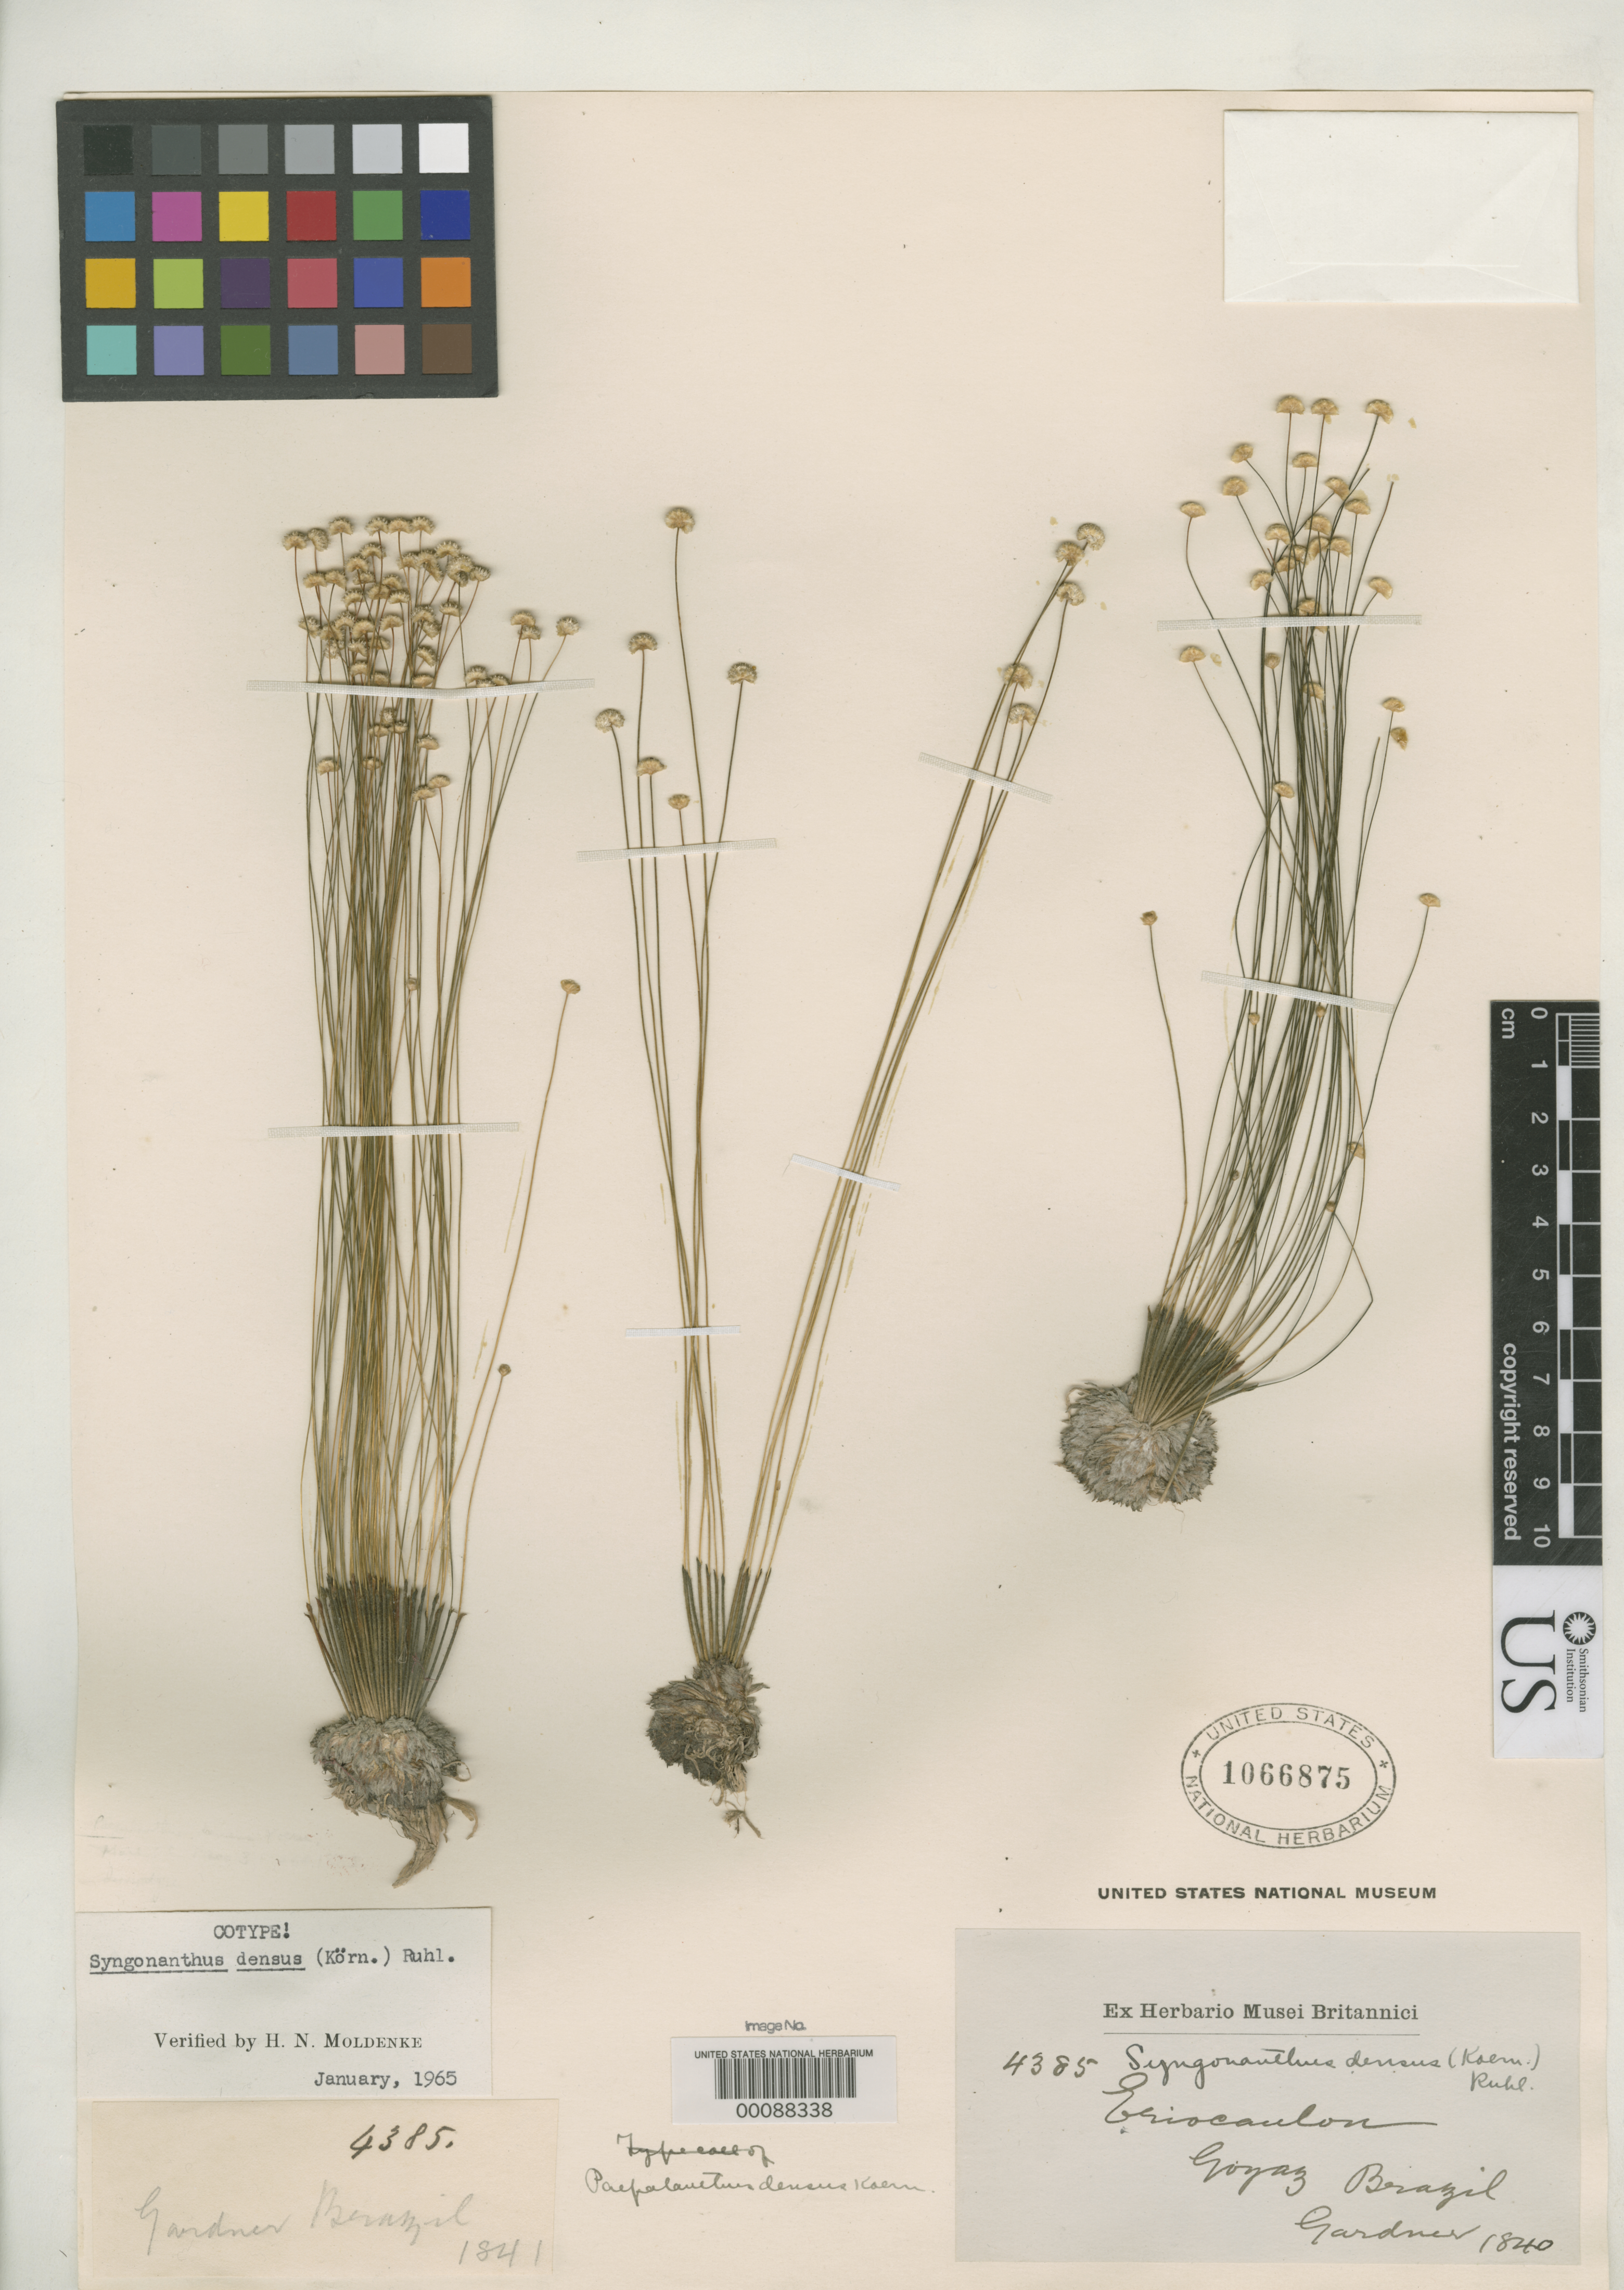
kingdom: Plantae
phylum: Tracheophyta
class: Liliopsida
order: Poales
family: Eriocaulaceae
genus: Paepalanthus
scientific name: Paepalanthus densus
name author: Körn. in Mart.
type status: Isosyntype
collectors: G. Gardner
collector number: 4385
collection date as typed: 1840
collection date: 1840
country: Brazil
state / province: Goiás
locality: Inter Porto Imperial et Lunie, ad flum Tocantins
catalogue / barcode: US 1066875